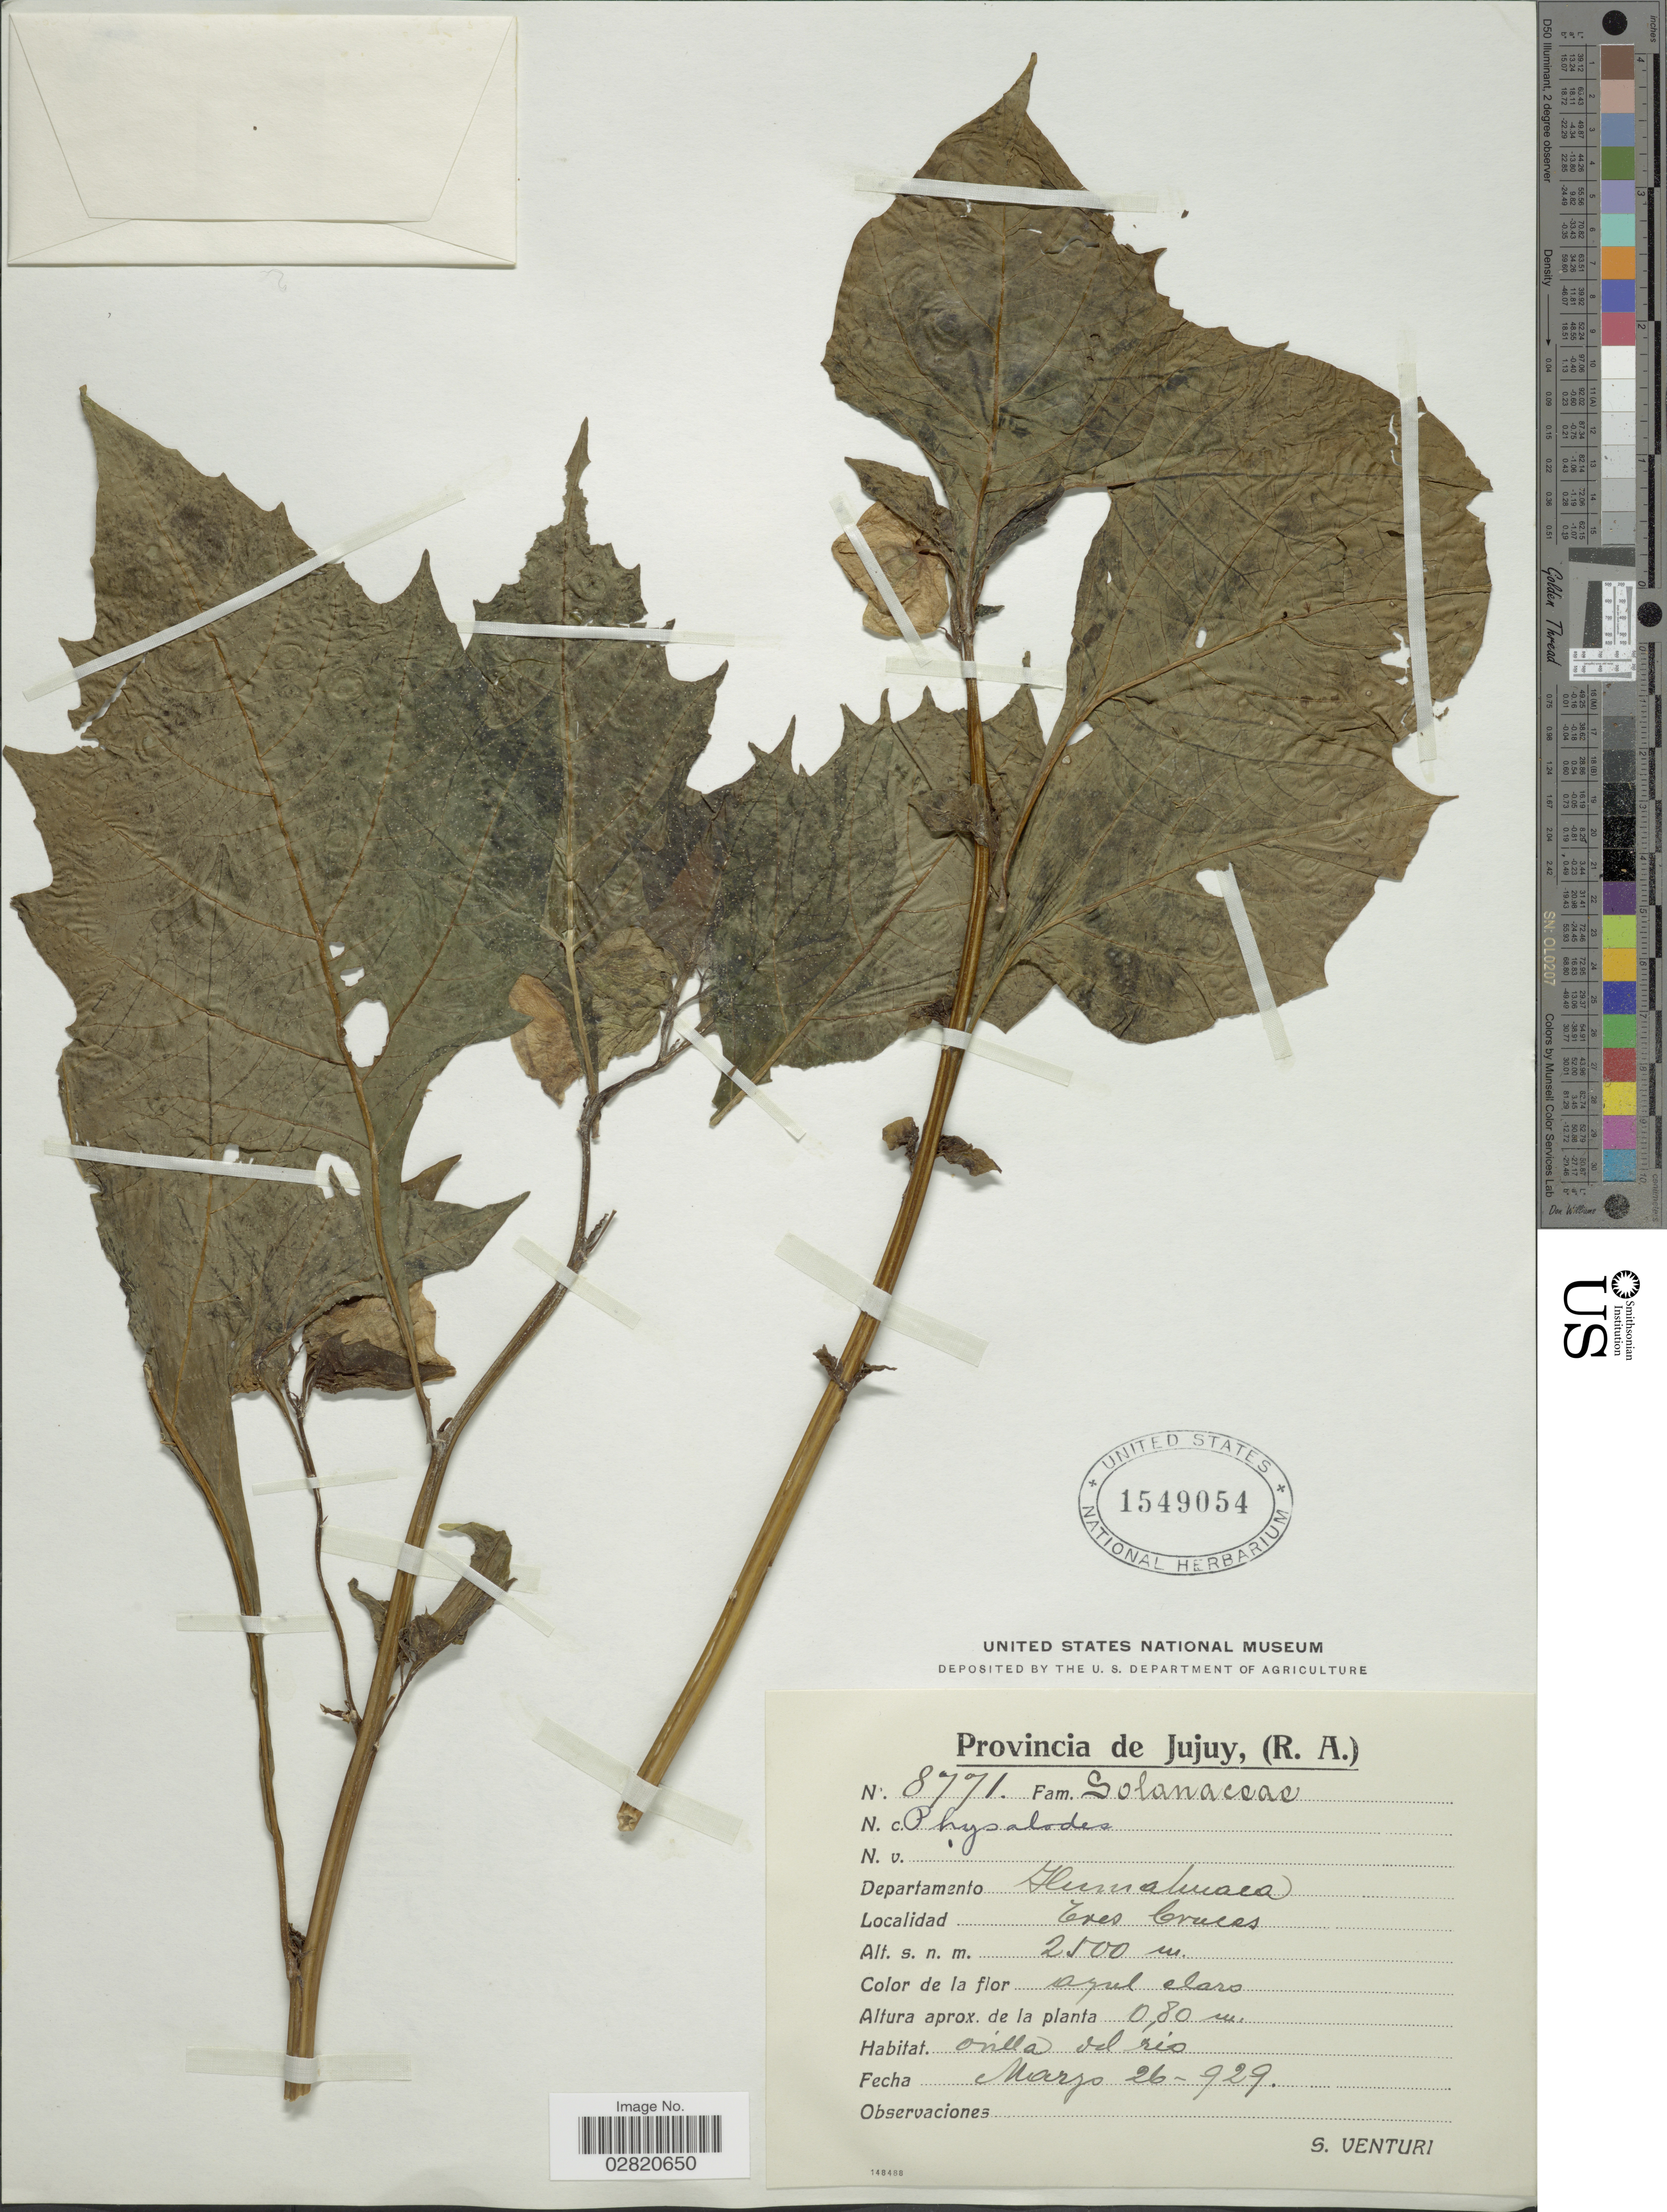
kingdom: Plantae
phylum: Tracheophyta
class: Magnoliopsida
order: Solanales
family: Solanaceae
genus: Nicandra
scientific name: Nicandra physalodes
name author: (L.) Gaertn.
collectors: S. Venturi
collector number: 8771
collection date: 1929-03-26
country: Argentina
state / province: Jujuy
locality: Departamento Humahuaca. Tres Cruces.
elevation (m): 2500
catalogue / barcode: US 1549054